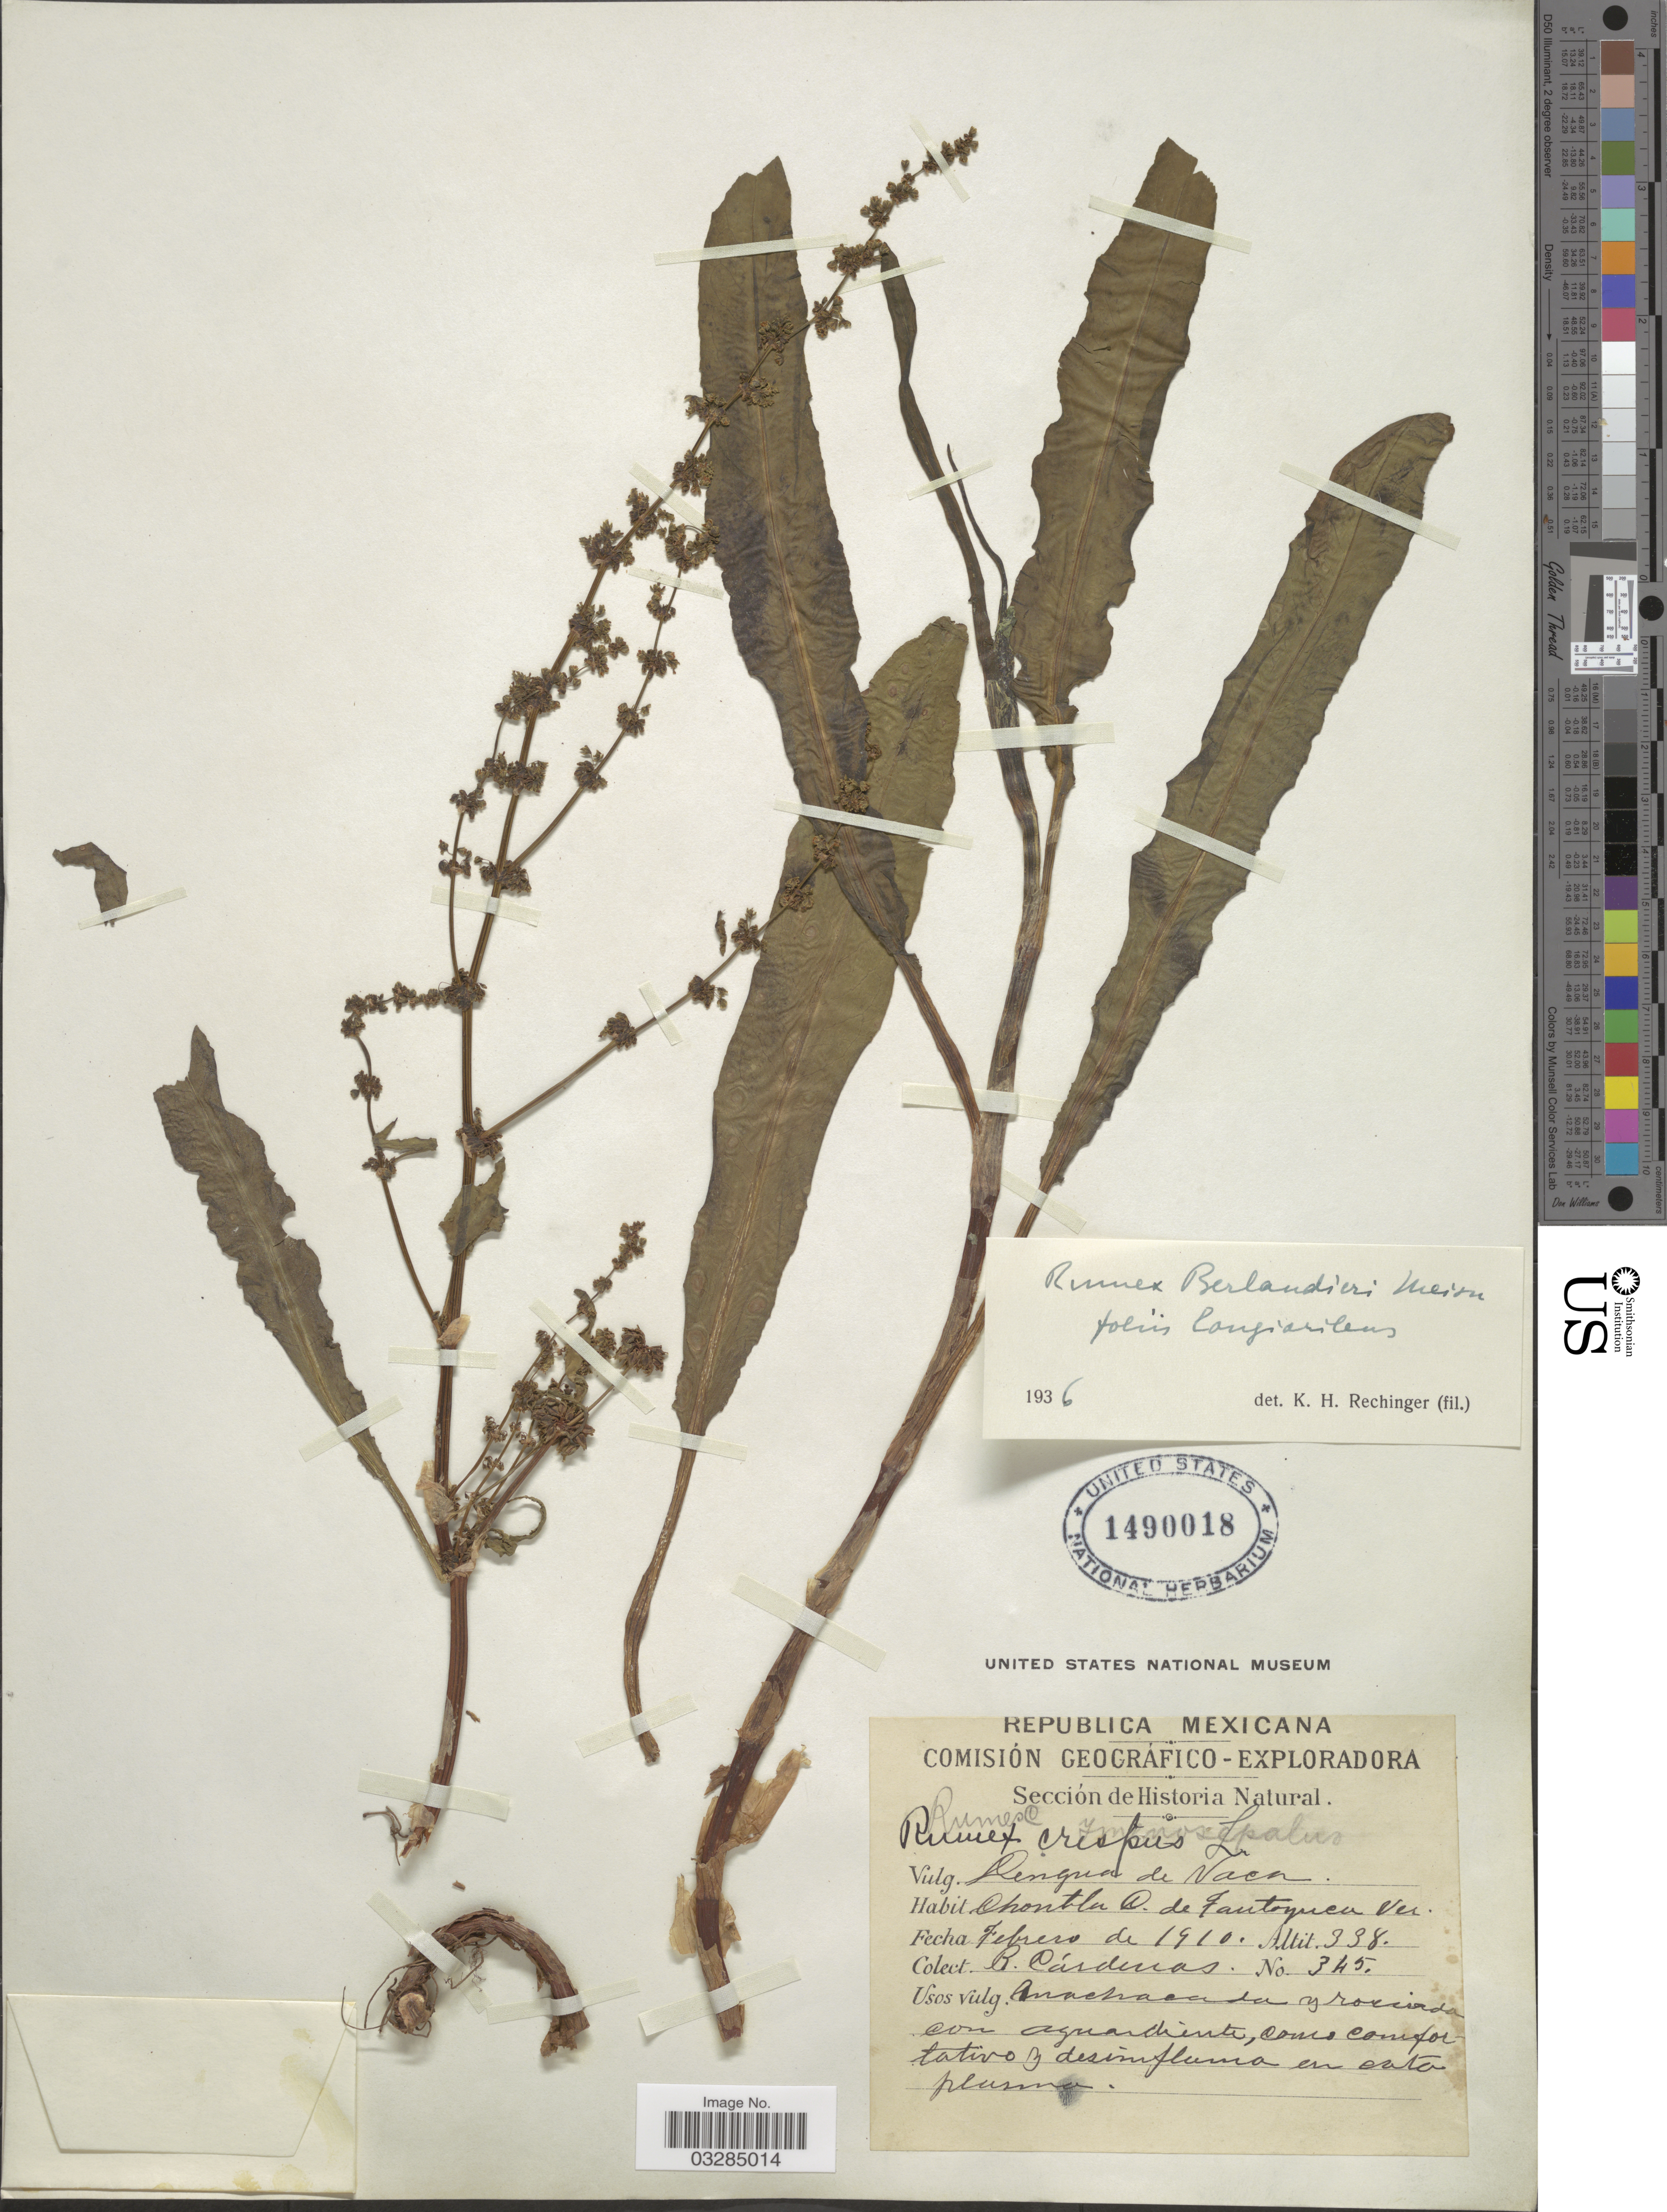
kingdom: Plantae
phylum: Tracheophyta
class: Magnoliopsida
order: Caryophyllales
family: Polygonaceae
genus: Rumex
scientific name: Rumex berlandieri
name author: Meisn.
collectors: R. Cárdenas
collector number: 345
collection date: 1910-02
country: Mexico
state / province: Veracruz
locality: Chontla C. de Tantoyuca, Ver.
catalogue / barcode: US 1490018